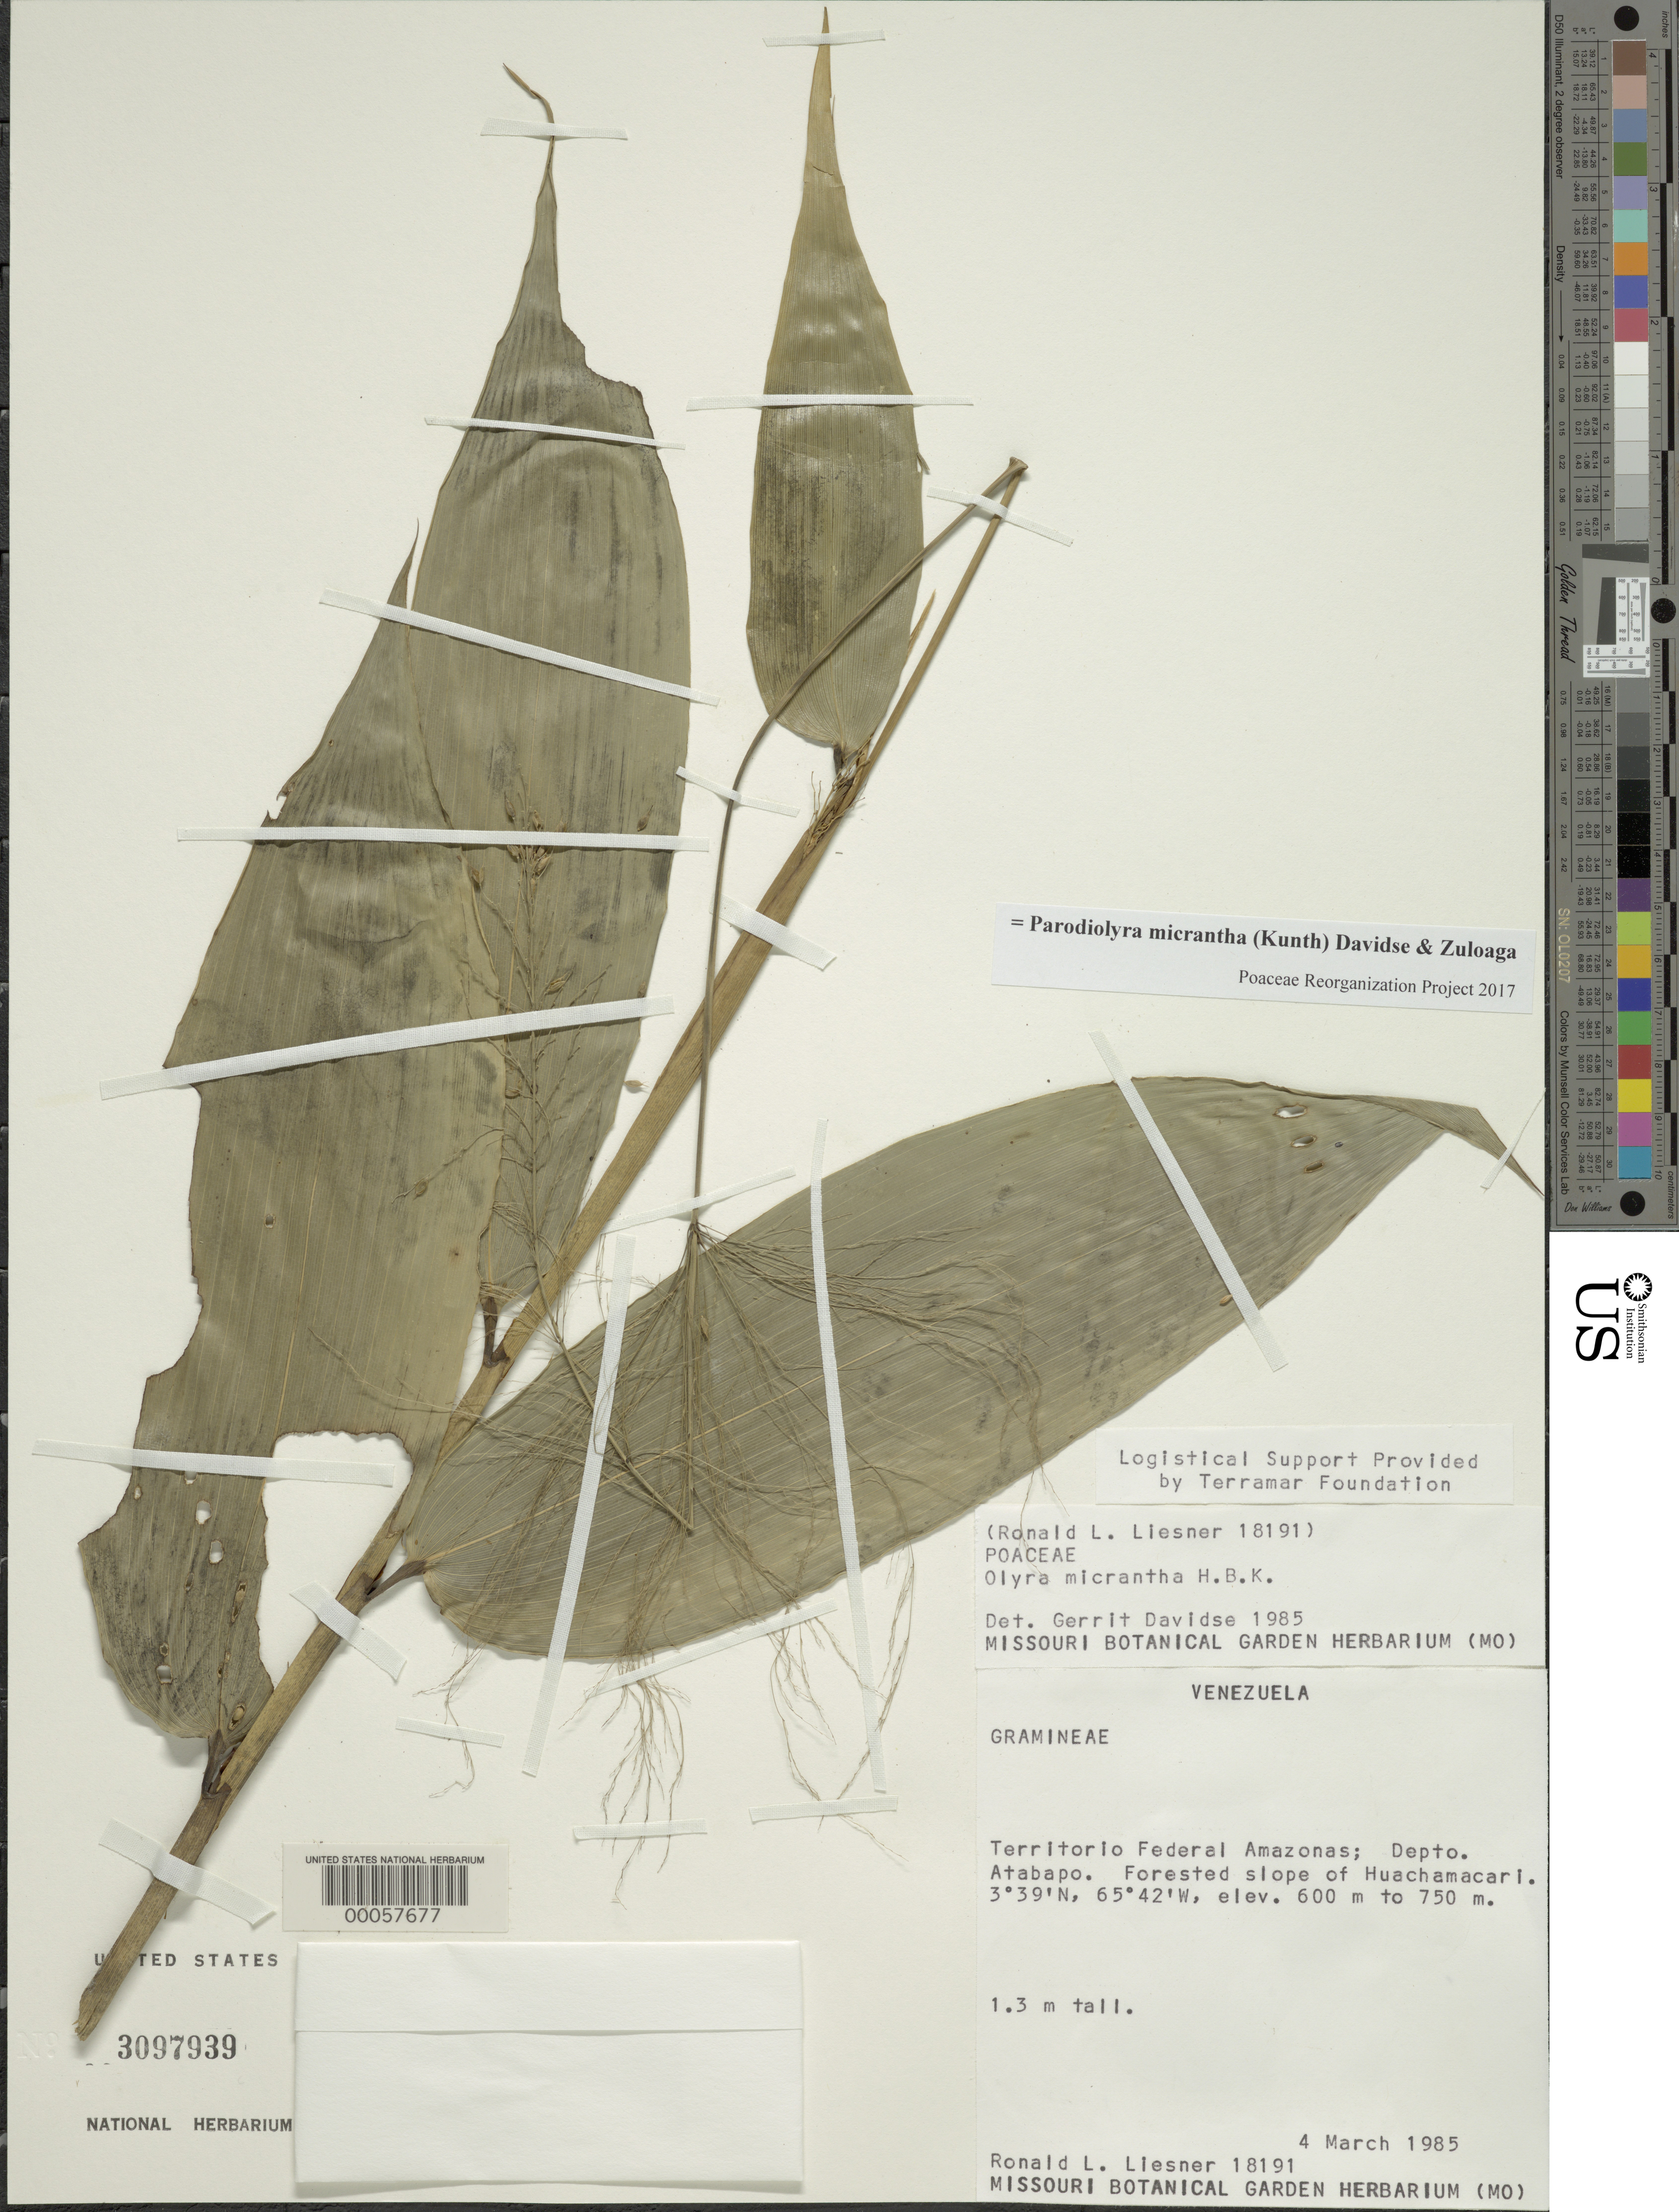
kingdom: Plantae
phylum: Tracheophyta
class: Liliopsida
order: Poales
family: Poaceae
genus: Parodiolyra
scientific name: Parodiolyra micrantha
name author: (Kunth) Davidse & Zuloaga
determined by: Poaceae Reorganization Project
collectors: R. L. Liesner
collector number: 18191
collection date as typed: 04 Mar 1985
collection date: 1985-03-04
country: Venezuela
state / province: Amazonas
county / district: Atabapo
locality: Forrested slope of Huachamacari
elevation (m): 600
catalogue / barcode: US 3097939